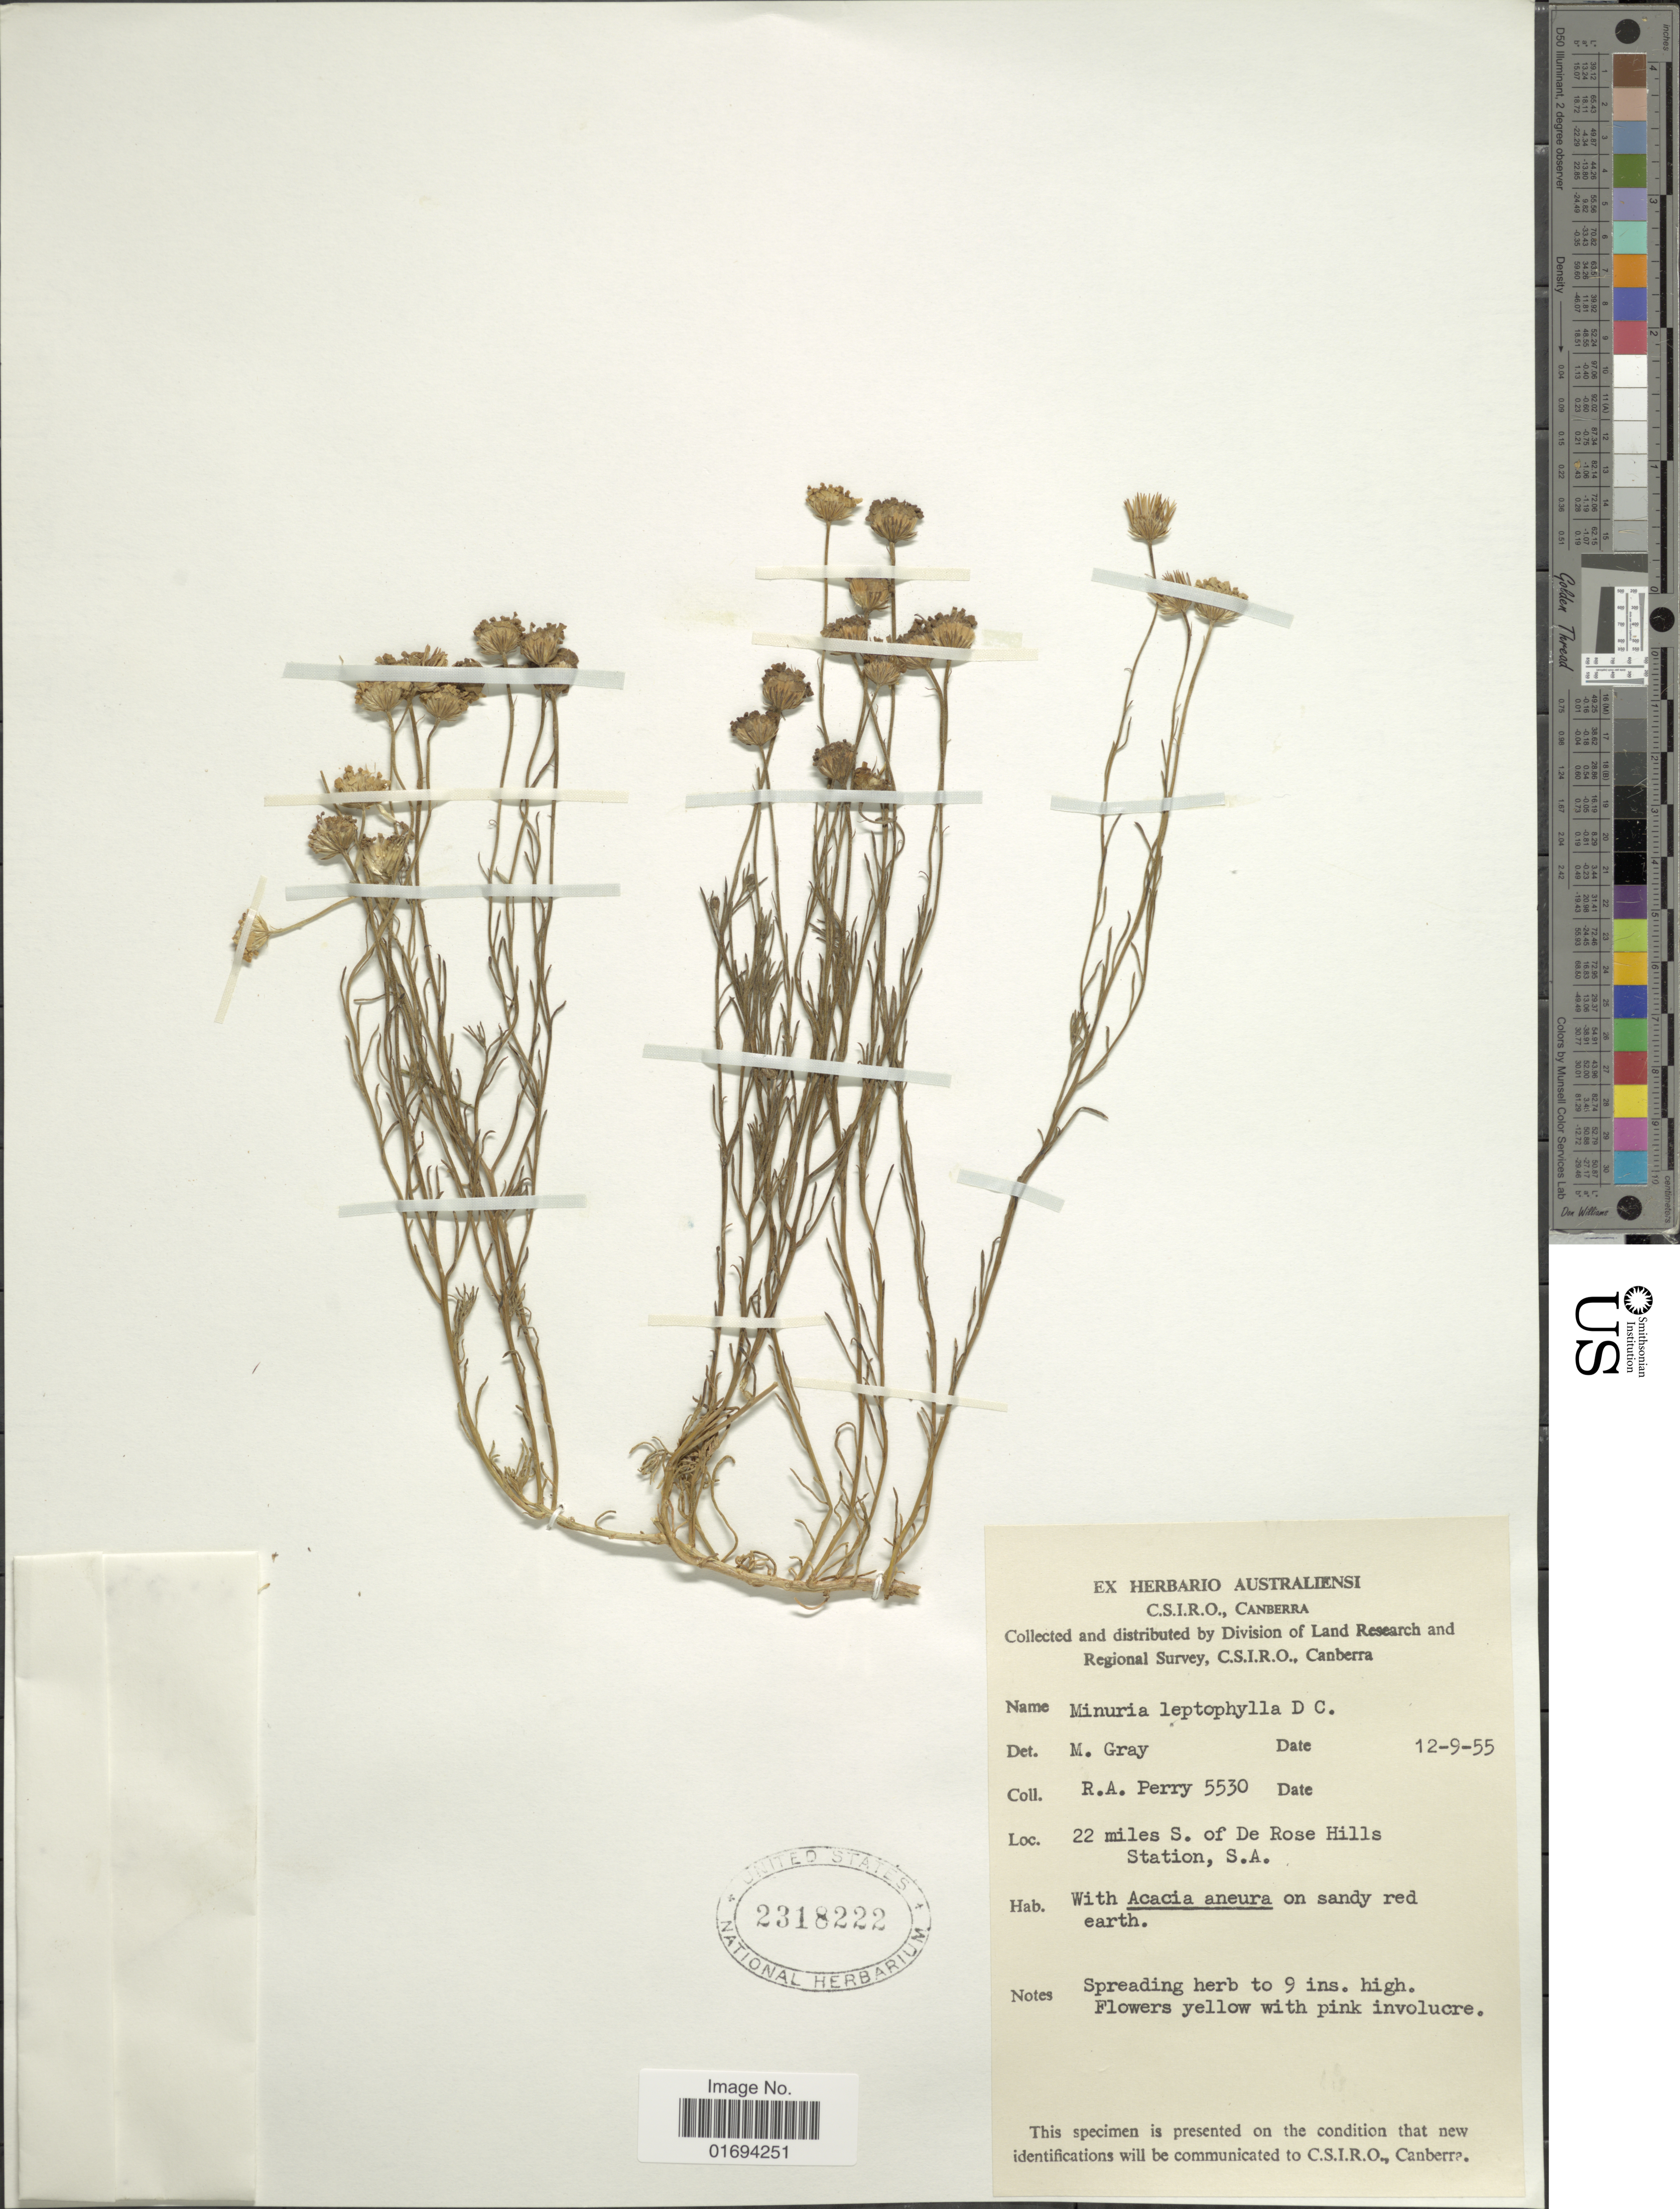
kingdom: Plantae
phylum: Tracheophyta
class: Magnoliopsida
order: Asterales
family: Asteraceae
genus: Minuria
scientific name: Minuria leptophylla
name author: DC.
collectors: Perry, R. A.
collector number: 5530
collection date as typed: Transcribed d/m/y: 12/9/55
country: Australia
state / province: South Australia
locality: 22 miles S. of De Rose Hills Station, S. A.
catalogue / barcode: US 2318222